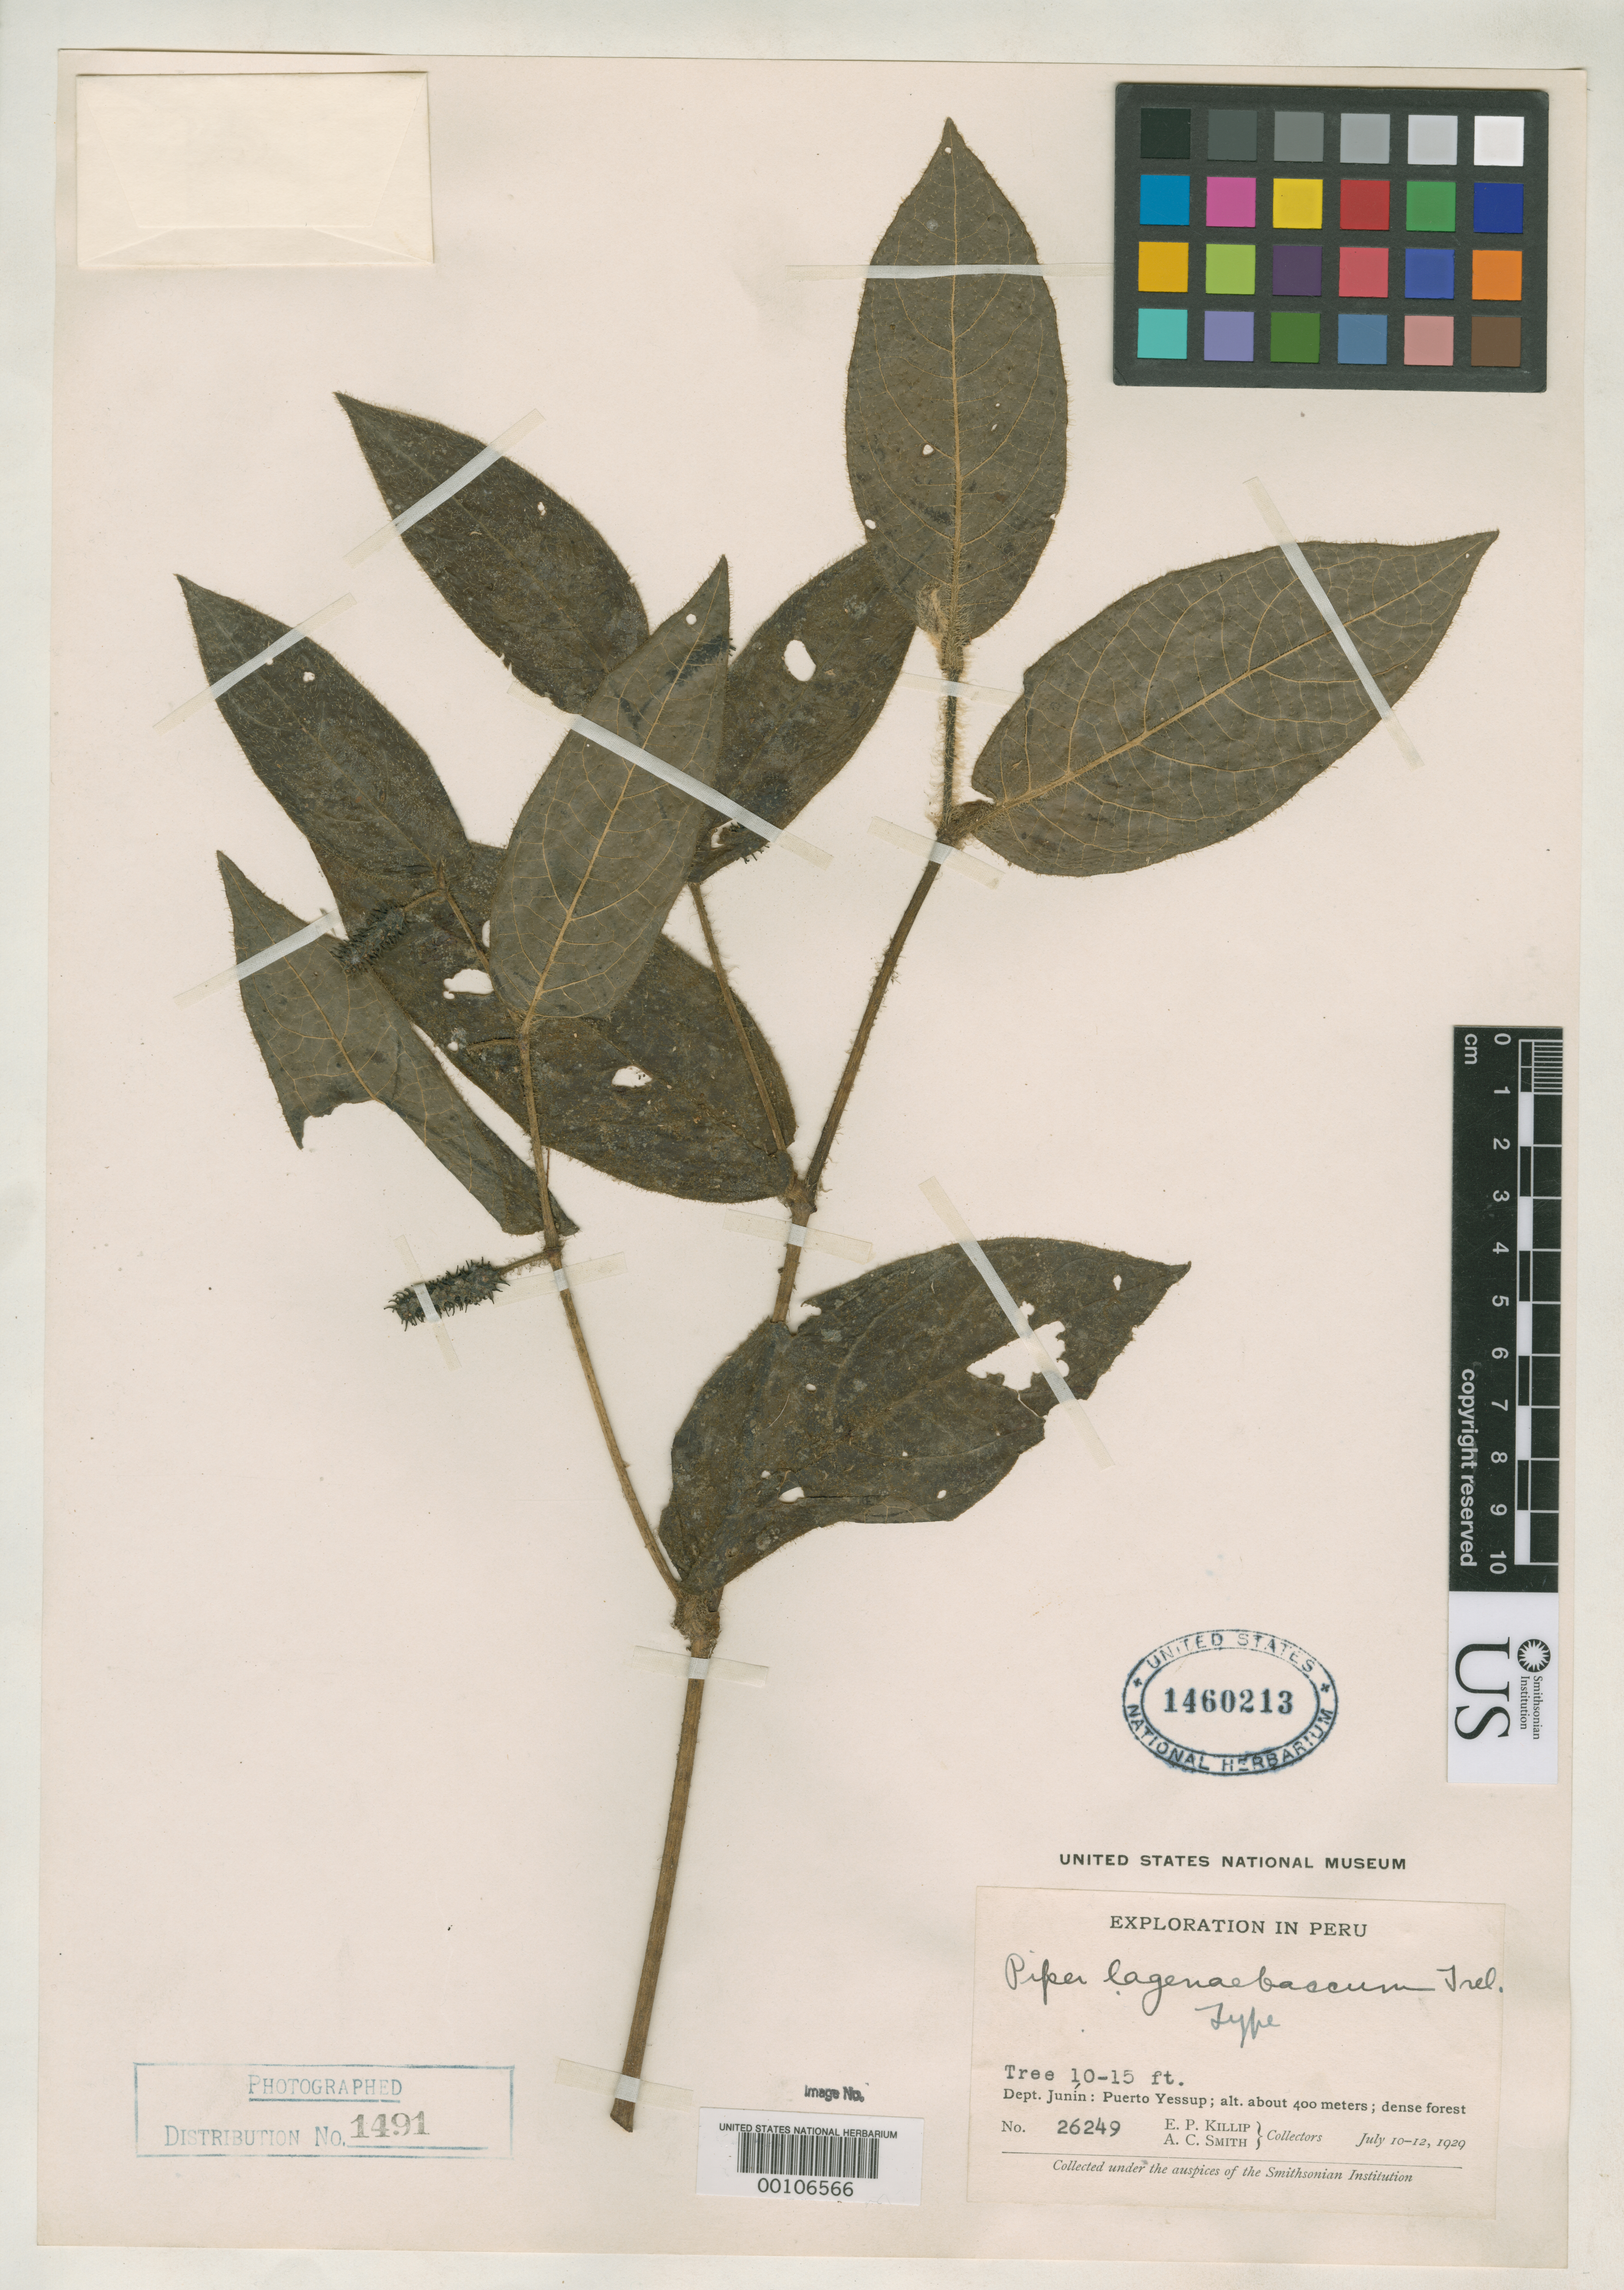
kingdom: Plantae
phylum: Tracheophyta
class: Magnoliopsida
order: Piperales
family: Piperaceae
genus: Piper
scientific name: Piper lagenaebaccum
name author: Trel. in J.F. Macbr.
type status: Holotype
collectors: E. P. Killip & A. C. Smith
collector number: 26249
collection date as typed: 10 Jul 1929 to 12 Jul 1929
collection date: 1929-07-10/1929-07-12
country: Peru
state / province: Junín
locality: Puerto Yessup.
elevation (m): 400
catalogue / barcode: US 1460213